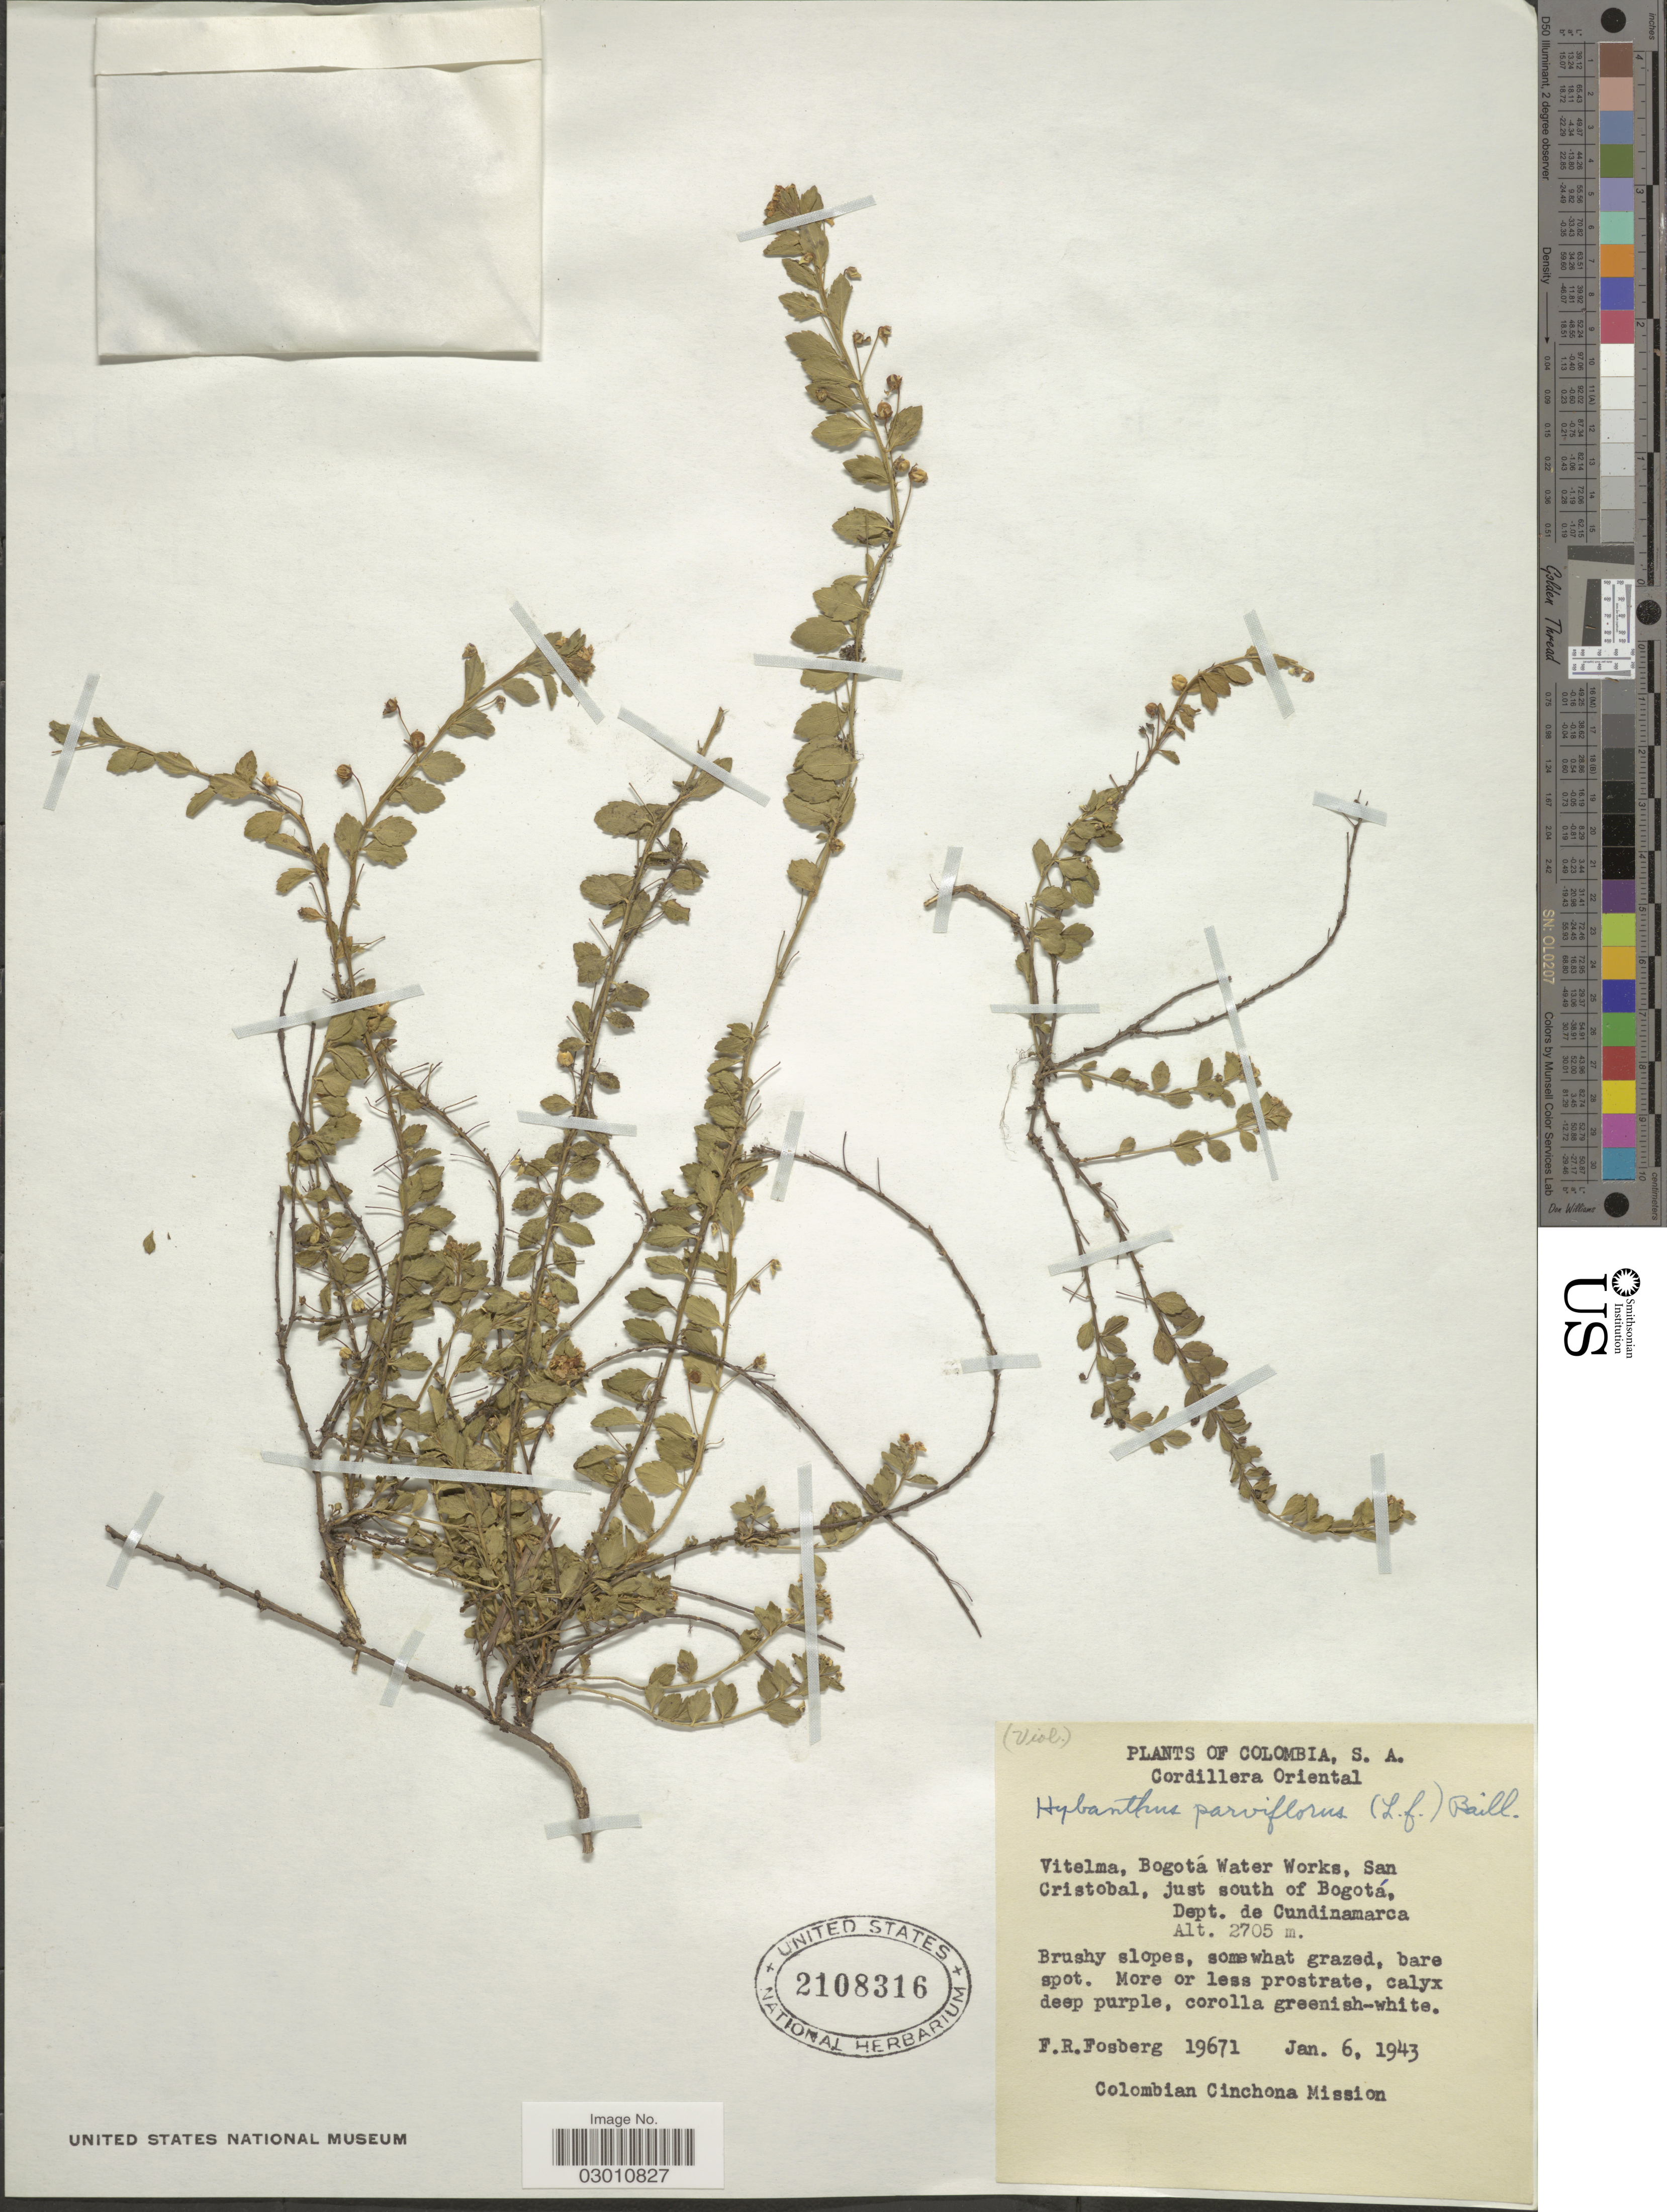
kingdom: Plantae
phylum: Tracheophyta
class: Magnoliopsida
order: Malpighiales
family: Violaceae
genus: Pombalia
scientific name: Pombalia parviflora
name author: (L. f.) Paula-Souza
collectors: F. R. Fosberg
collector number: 19671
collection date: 1943-01-06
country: Colombia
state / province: Cundinamarca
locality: Cordillera Oriental. Vitelma, Bogotá Water Works, San Cristobal, just south of Bogotá, Dept. de Cundinamarca.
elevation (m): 2705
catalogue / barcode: US 2108316